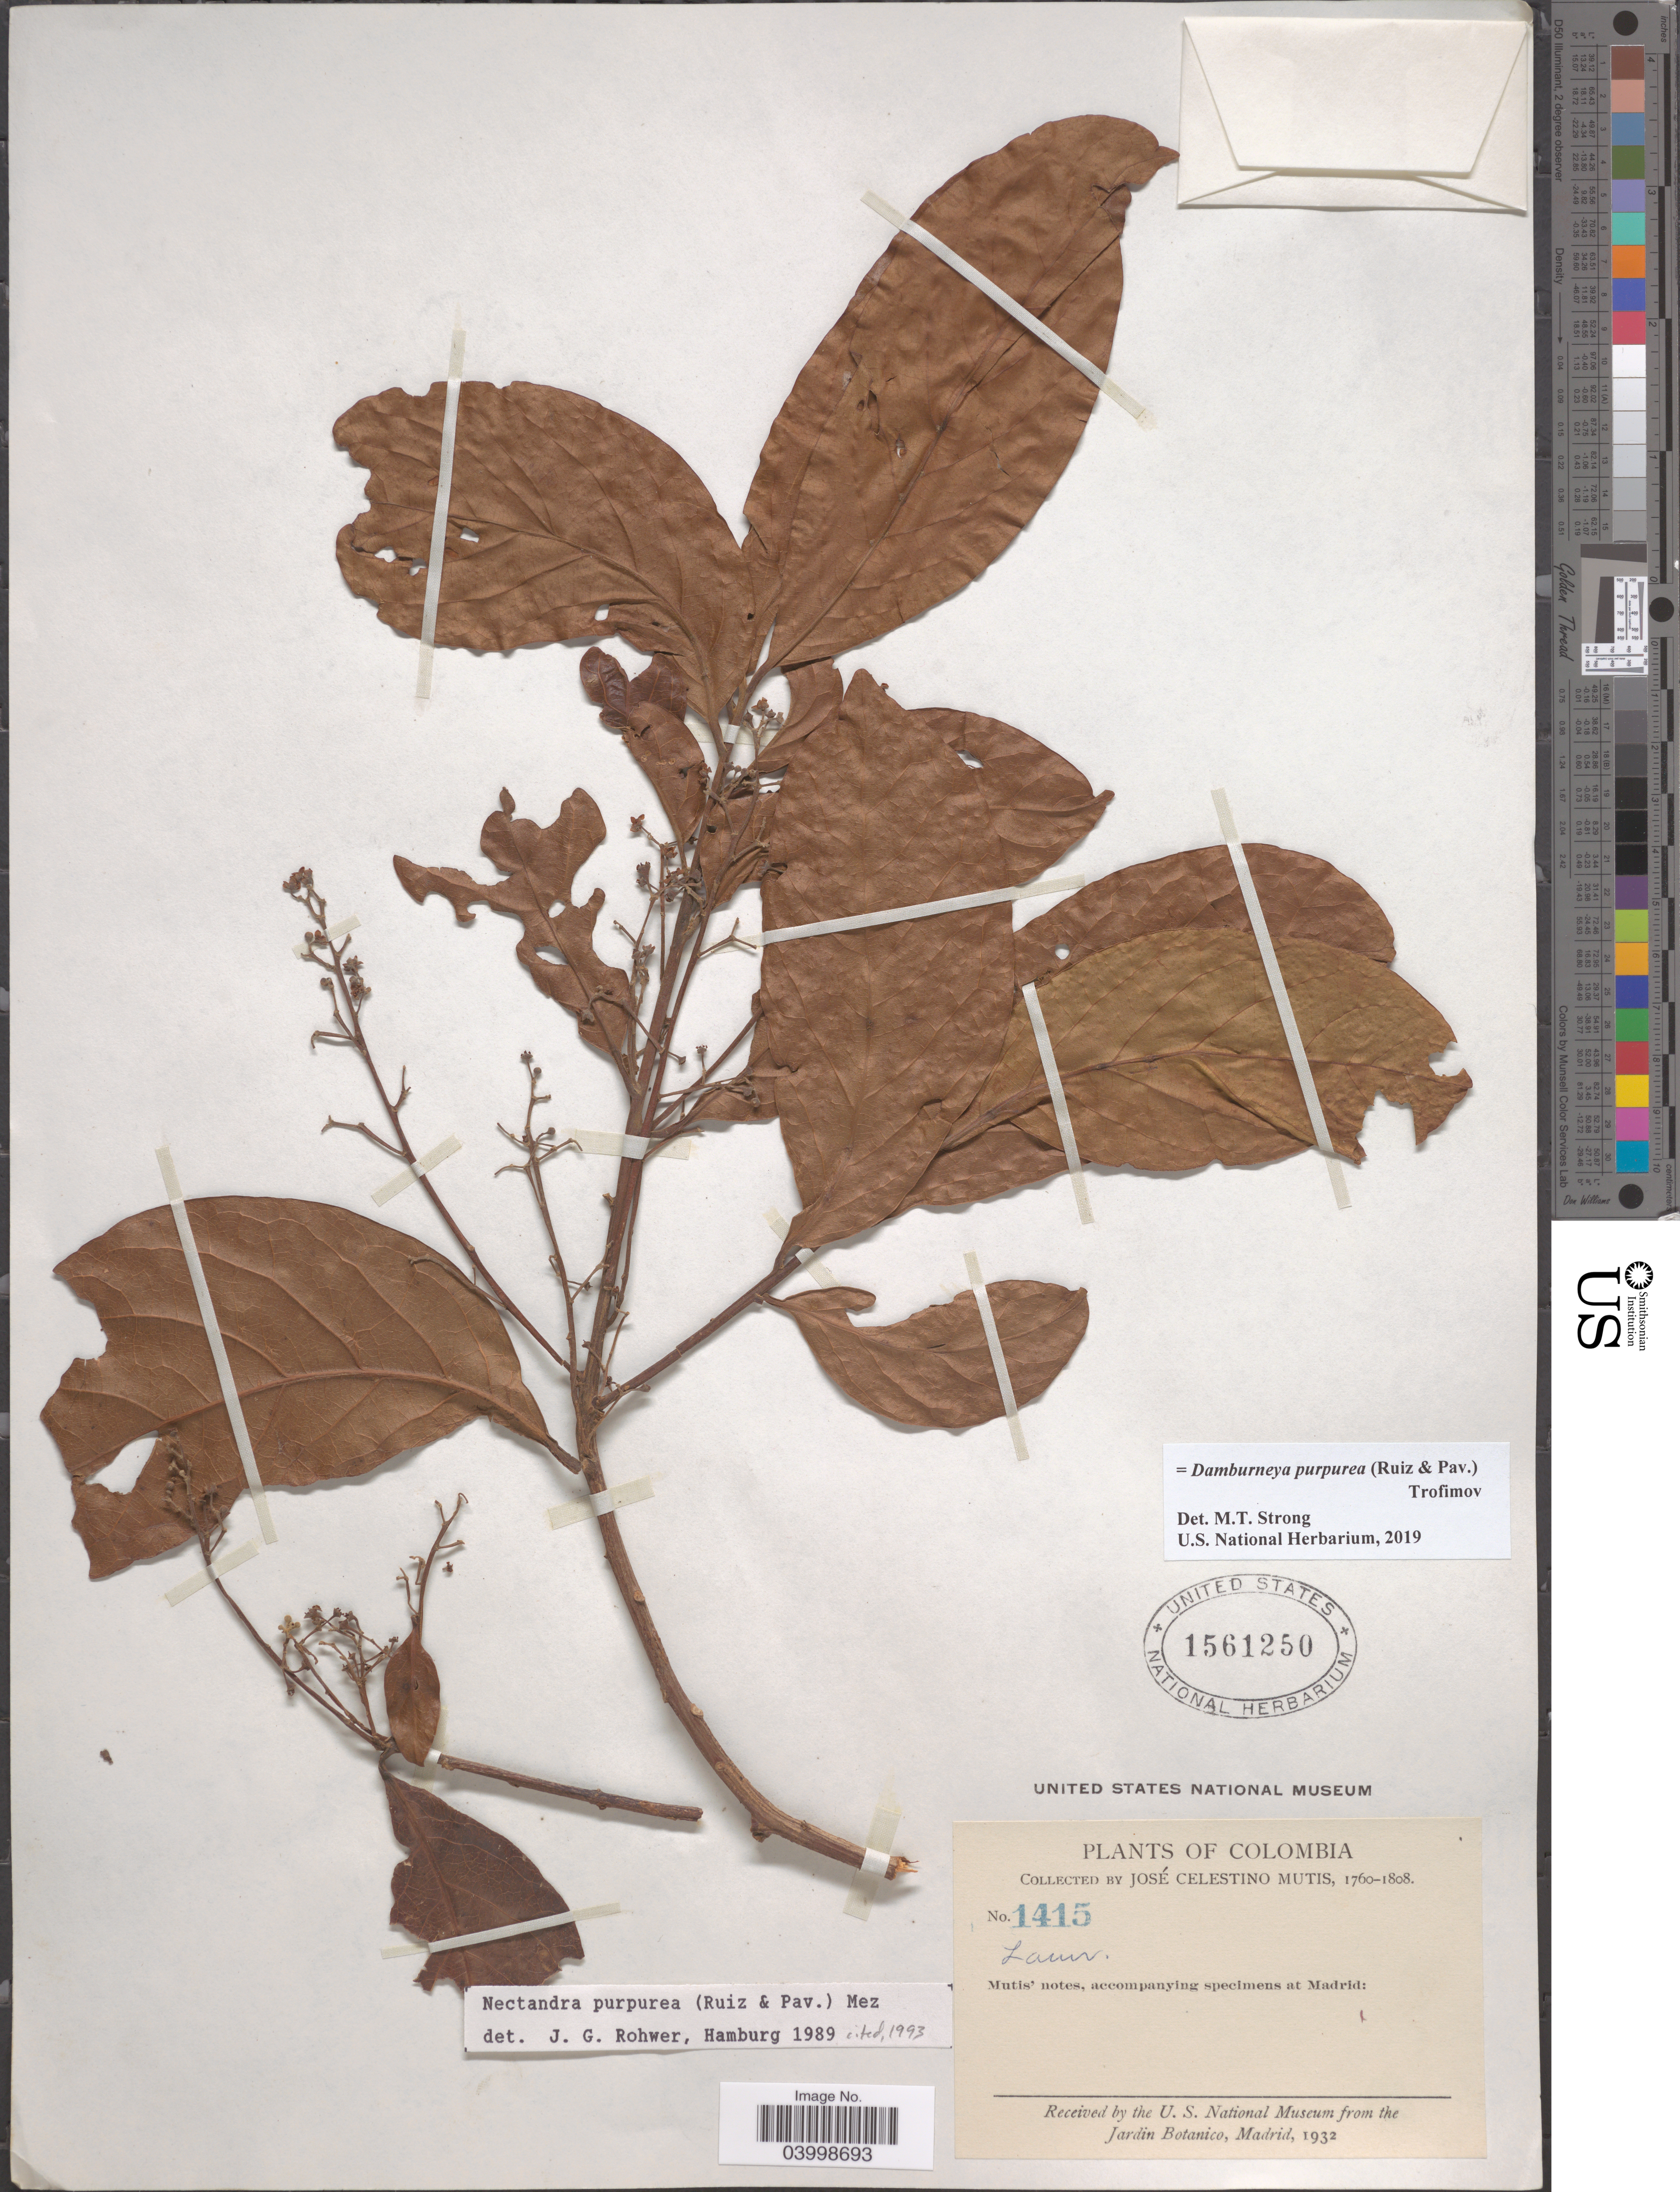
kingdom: Plantae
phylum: Tracheophyta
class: Magnoliopsida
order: Laurales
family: Lauraceae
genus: Damburneya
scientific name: Damburneya purpurea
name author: (Ruiz & Pav.) Trofimov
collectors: J. C. B. Mutis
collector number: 1415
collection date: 1760/1808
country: Colombia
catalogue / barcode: US 1561250